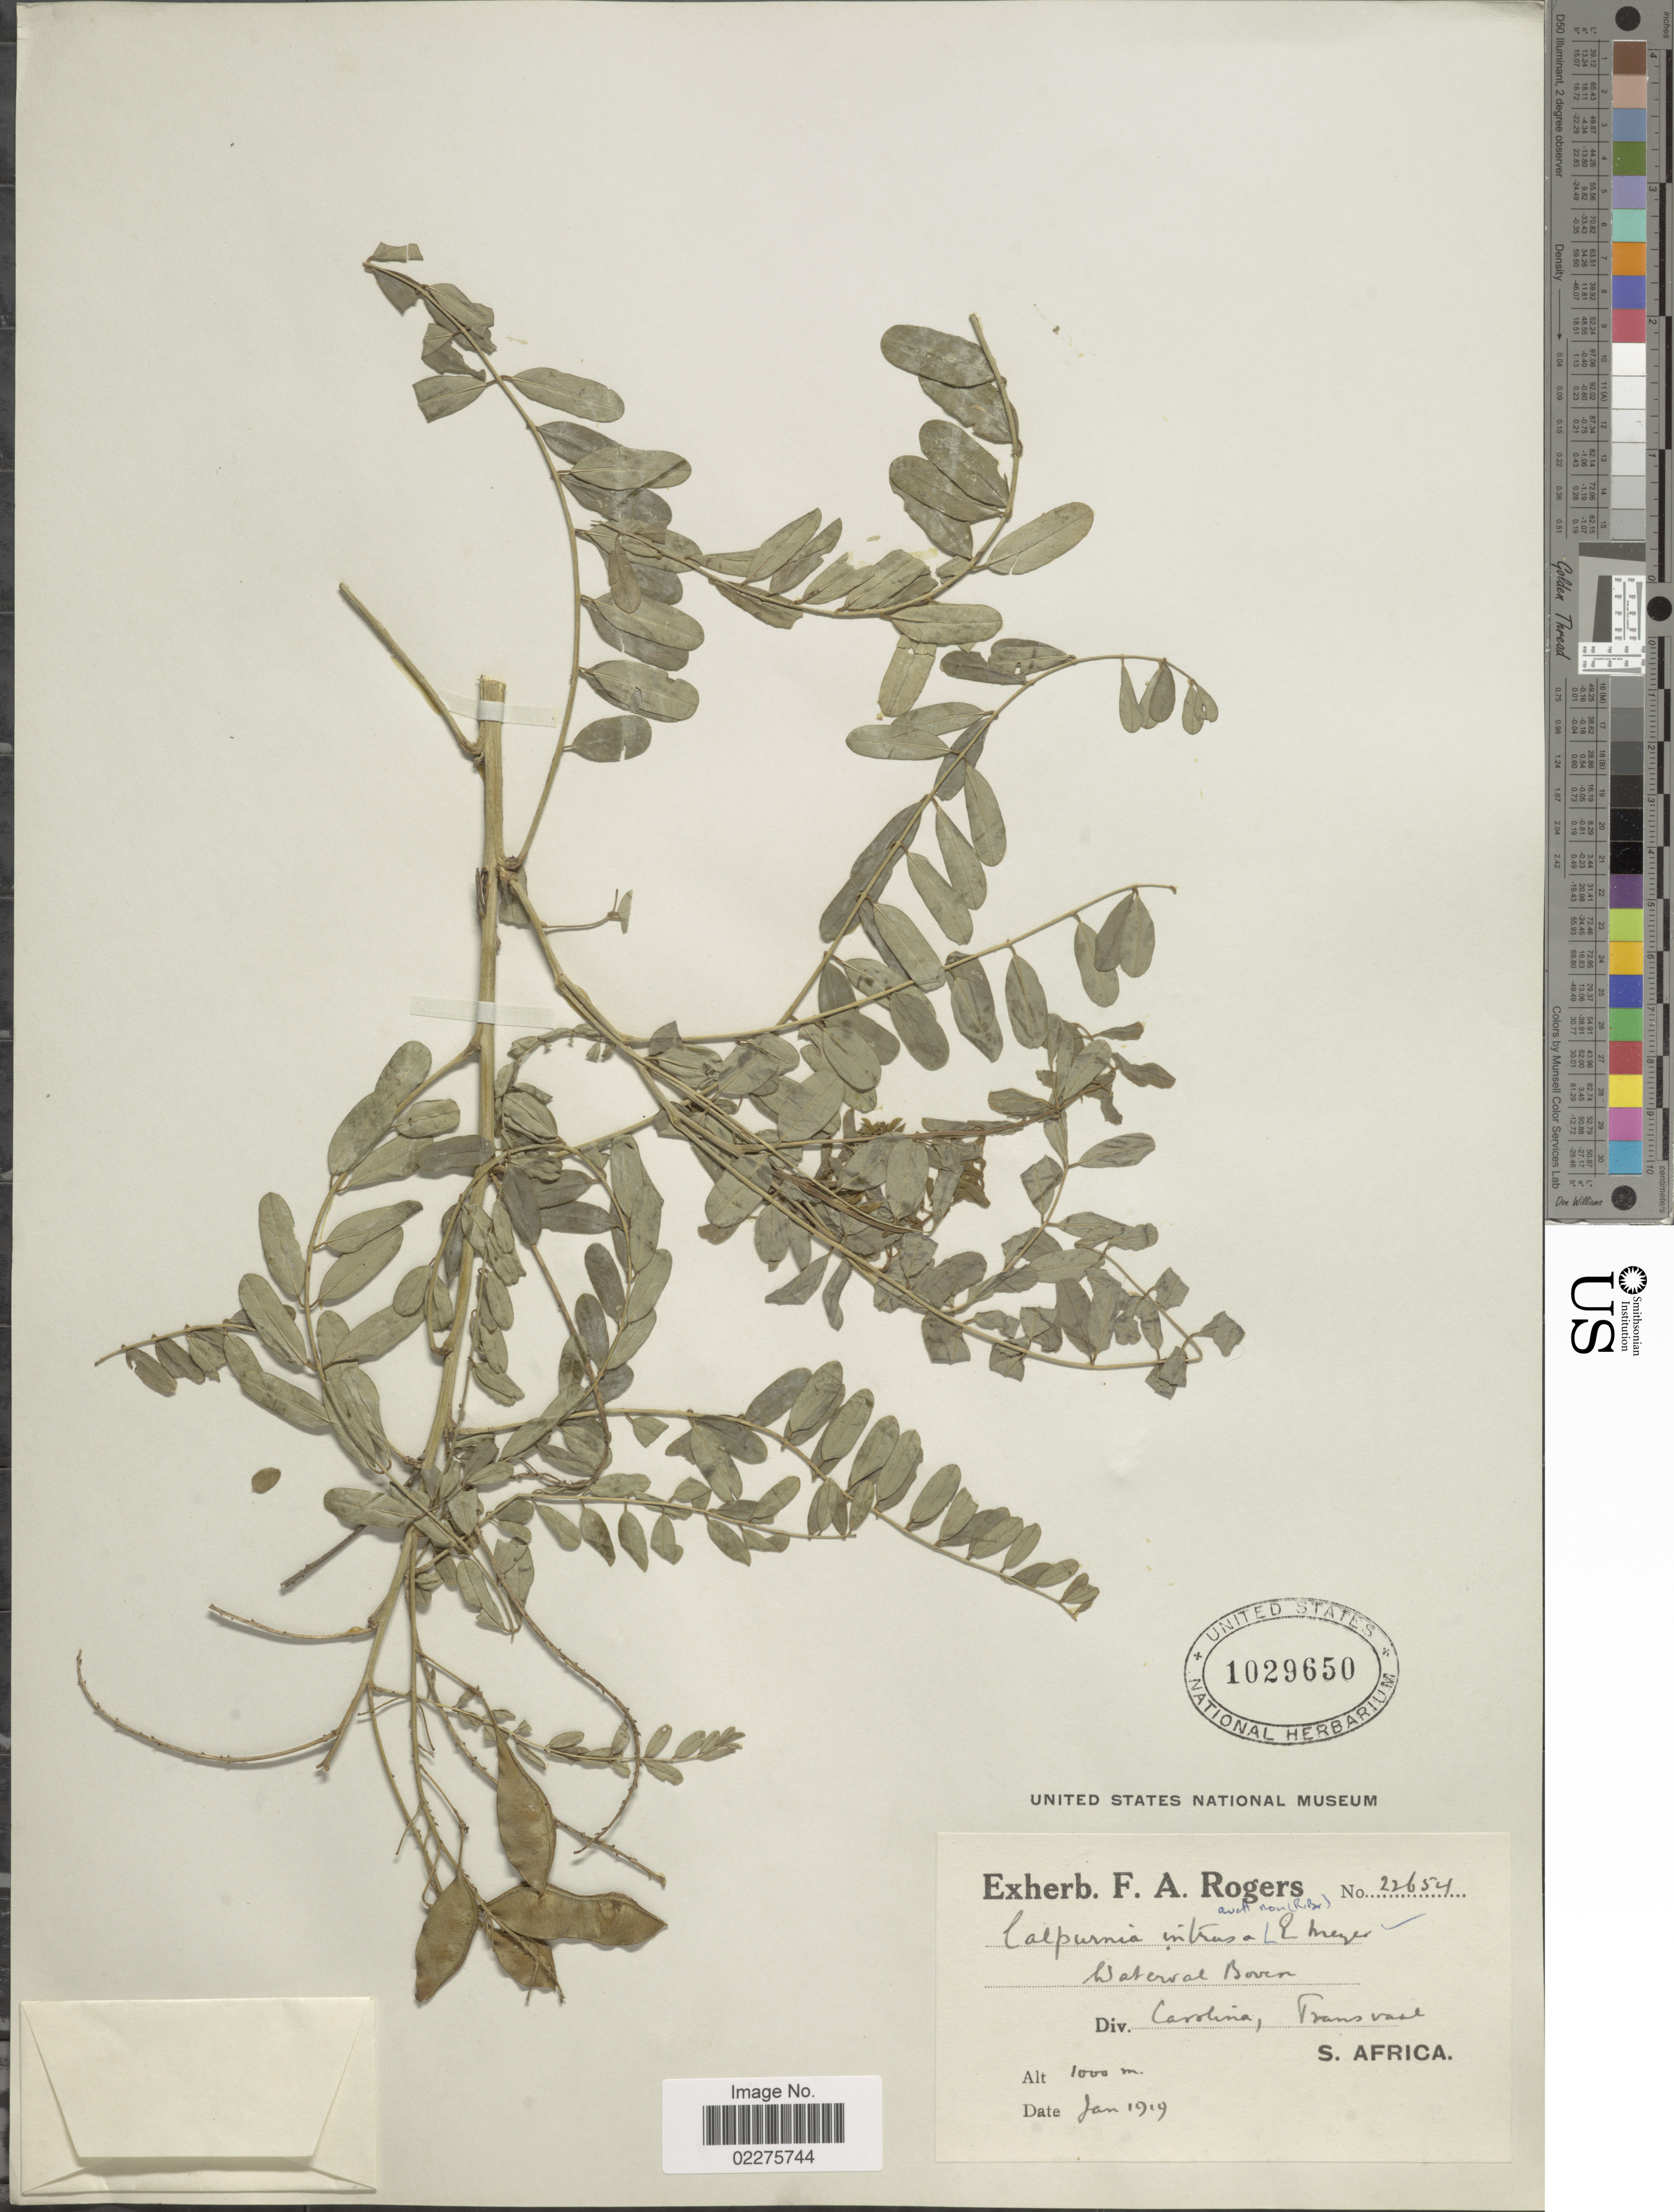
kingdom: Plantae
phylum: Tracheophyta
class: Magnoliopsida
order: Fabales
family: Fabaceae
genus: Calpurnia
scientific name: Calpurnia intrusa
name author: (R. Br.) E. Mey.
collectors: ex herb. F. A. Rogers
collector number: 22654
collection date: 1919-01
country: South Africa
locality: Waterval Boven Div. Carolina, Transvaal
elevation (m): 1000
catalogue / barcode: US 1029650